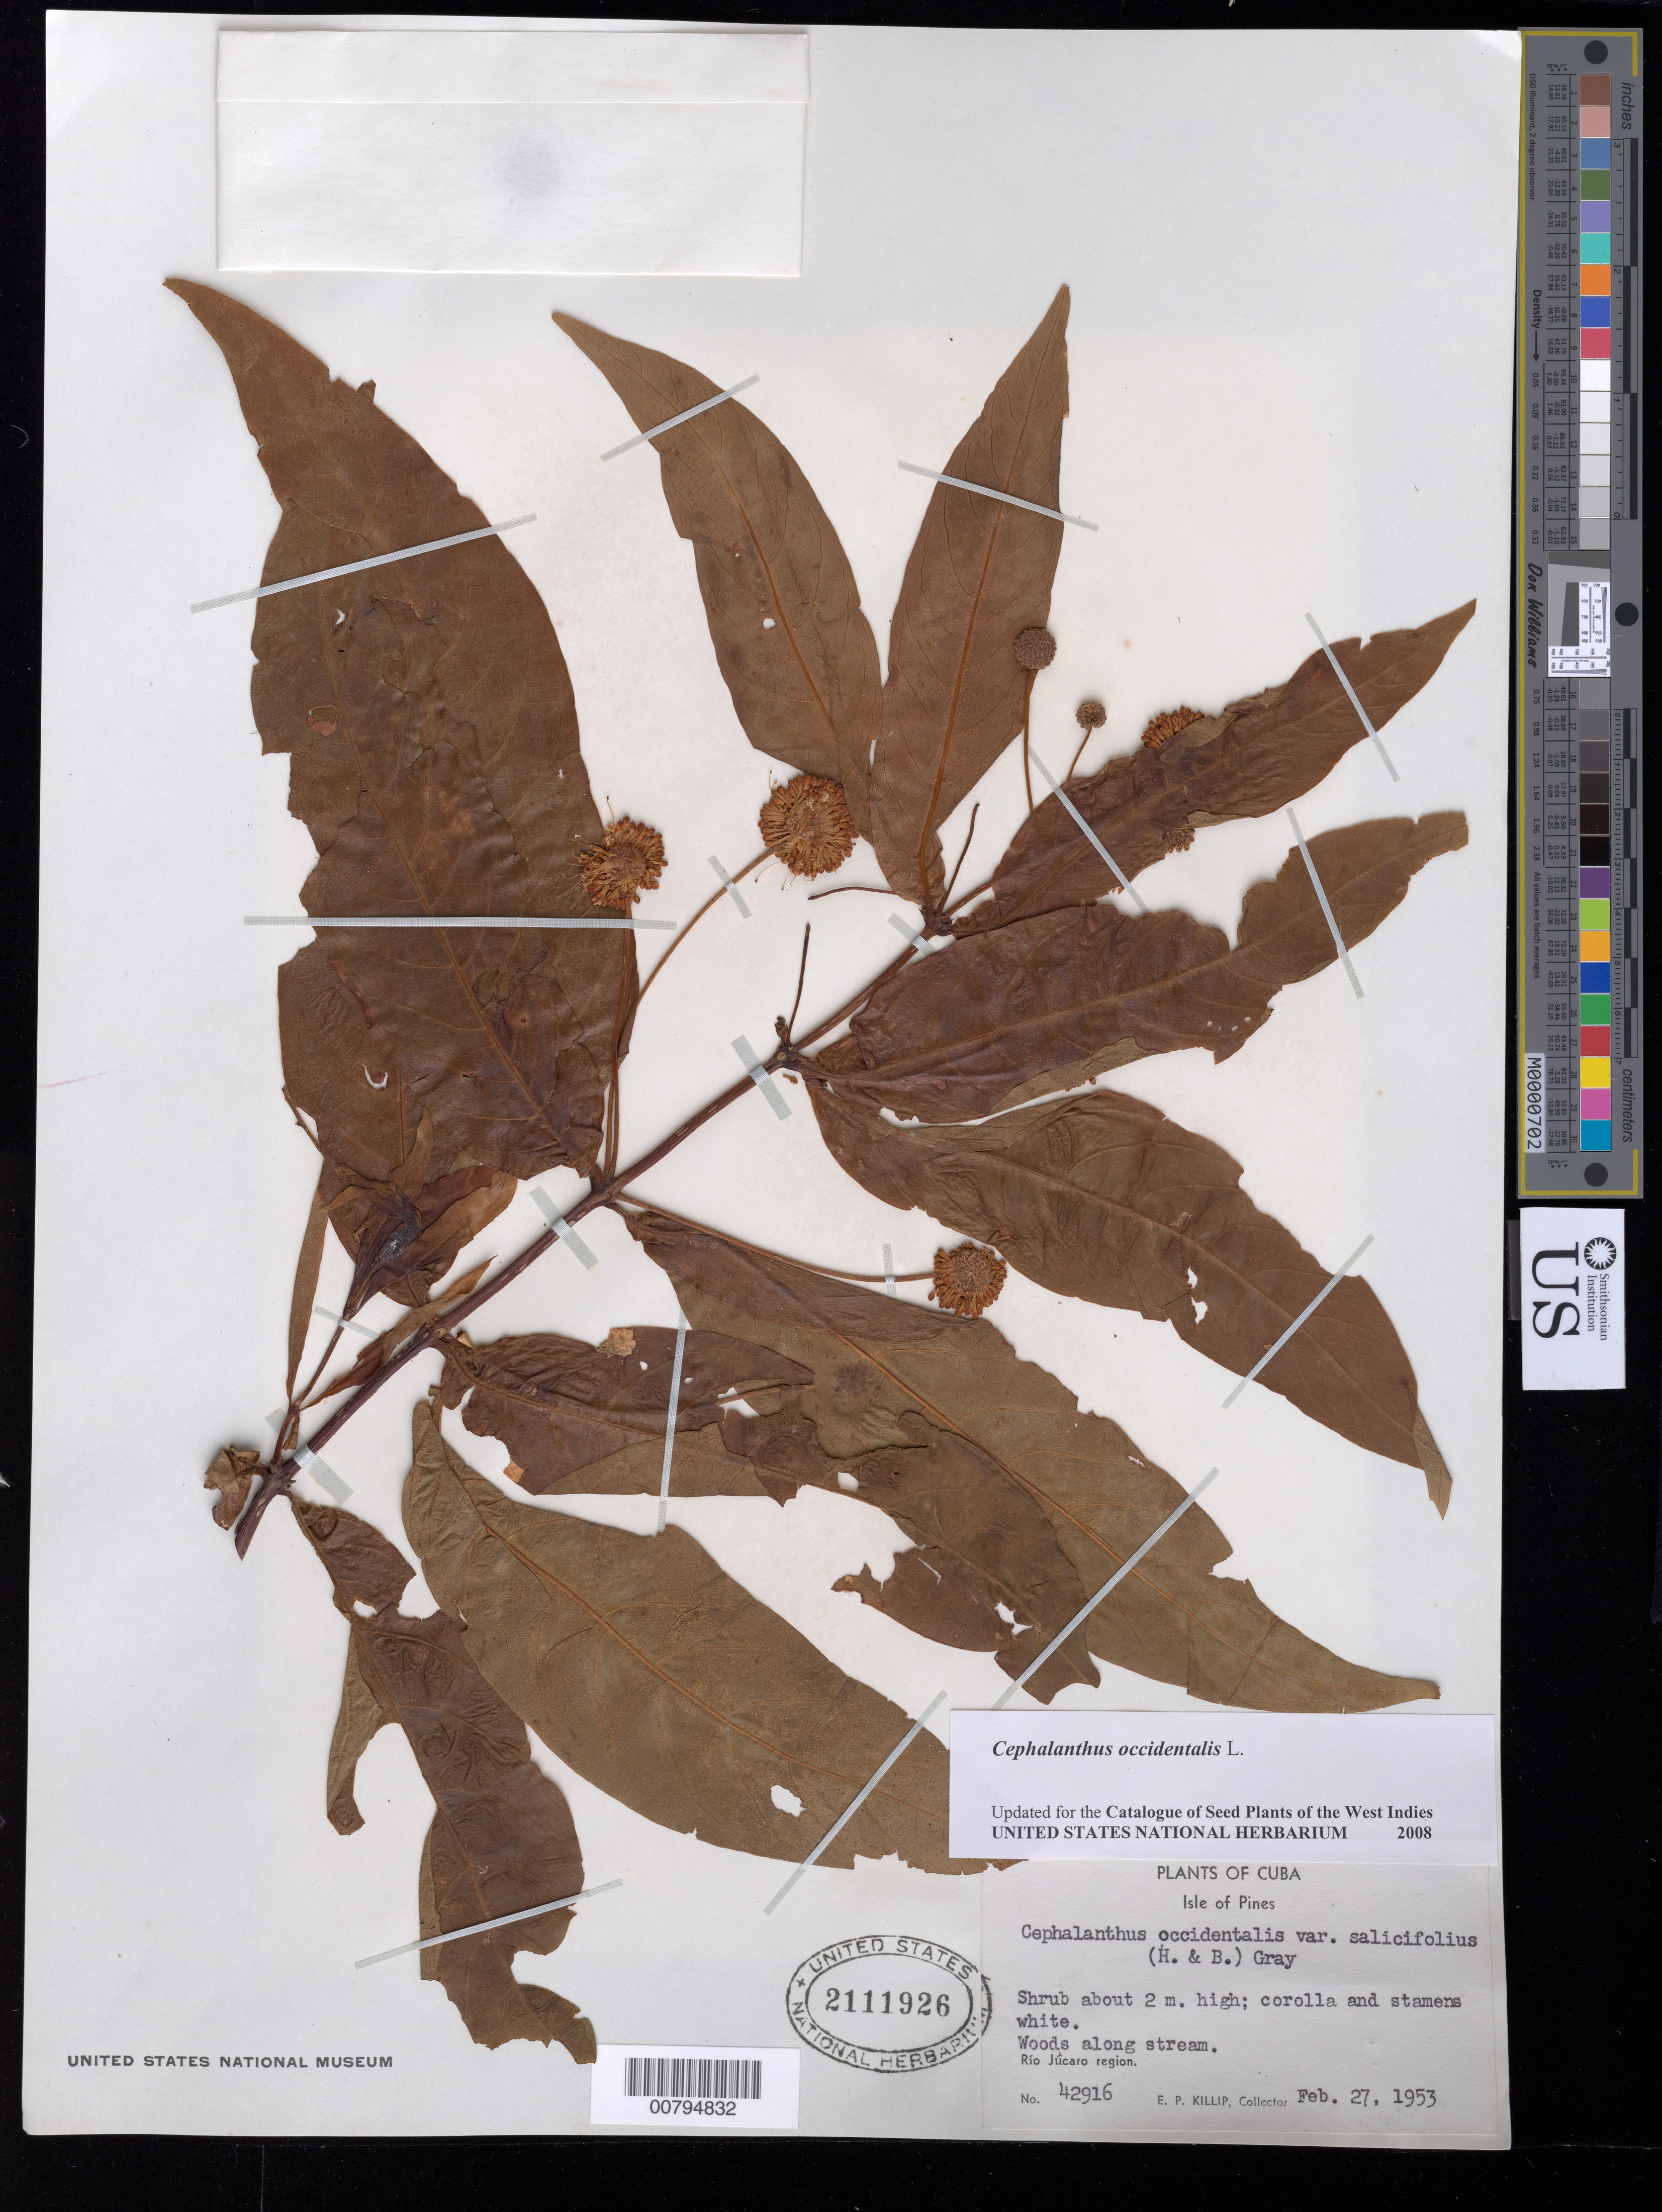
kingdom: Plantae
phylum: Tracheophyta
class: Magnoliopsida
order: Gentianales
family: Rubiaceae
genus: Cephalanthus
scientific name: Cephalanthus occidentalis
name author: L.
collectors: E. P. Killip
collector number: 42916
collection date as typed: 27 Feb 1953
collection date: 1953-02-27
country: Cuba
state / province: Isla de La Juventud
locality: Rio Jucaro region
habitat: Woods along stream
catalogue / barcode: US 2111926